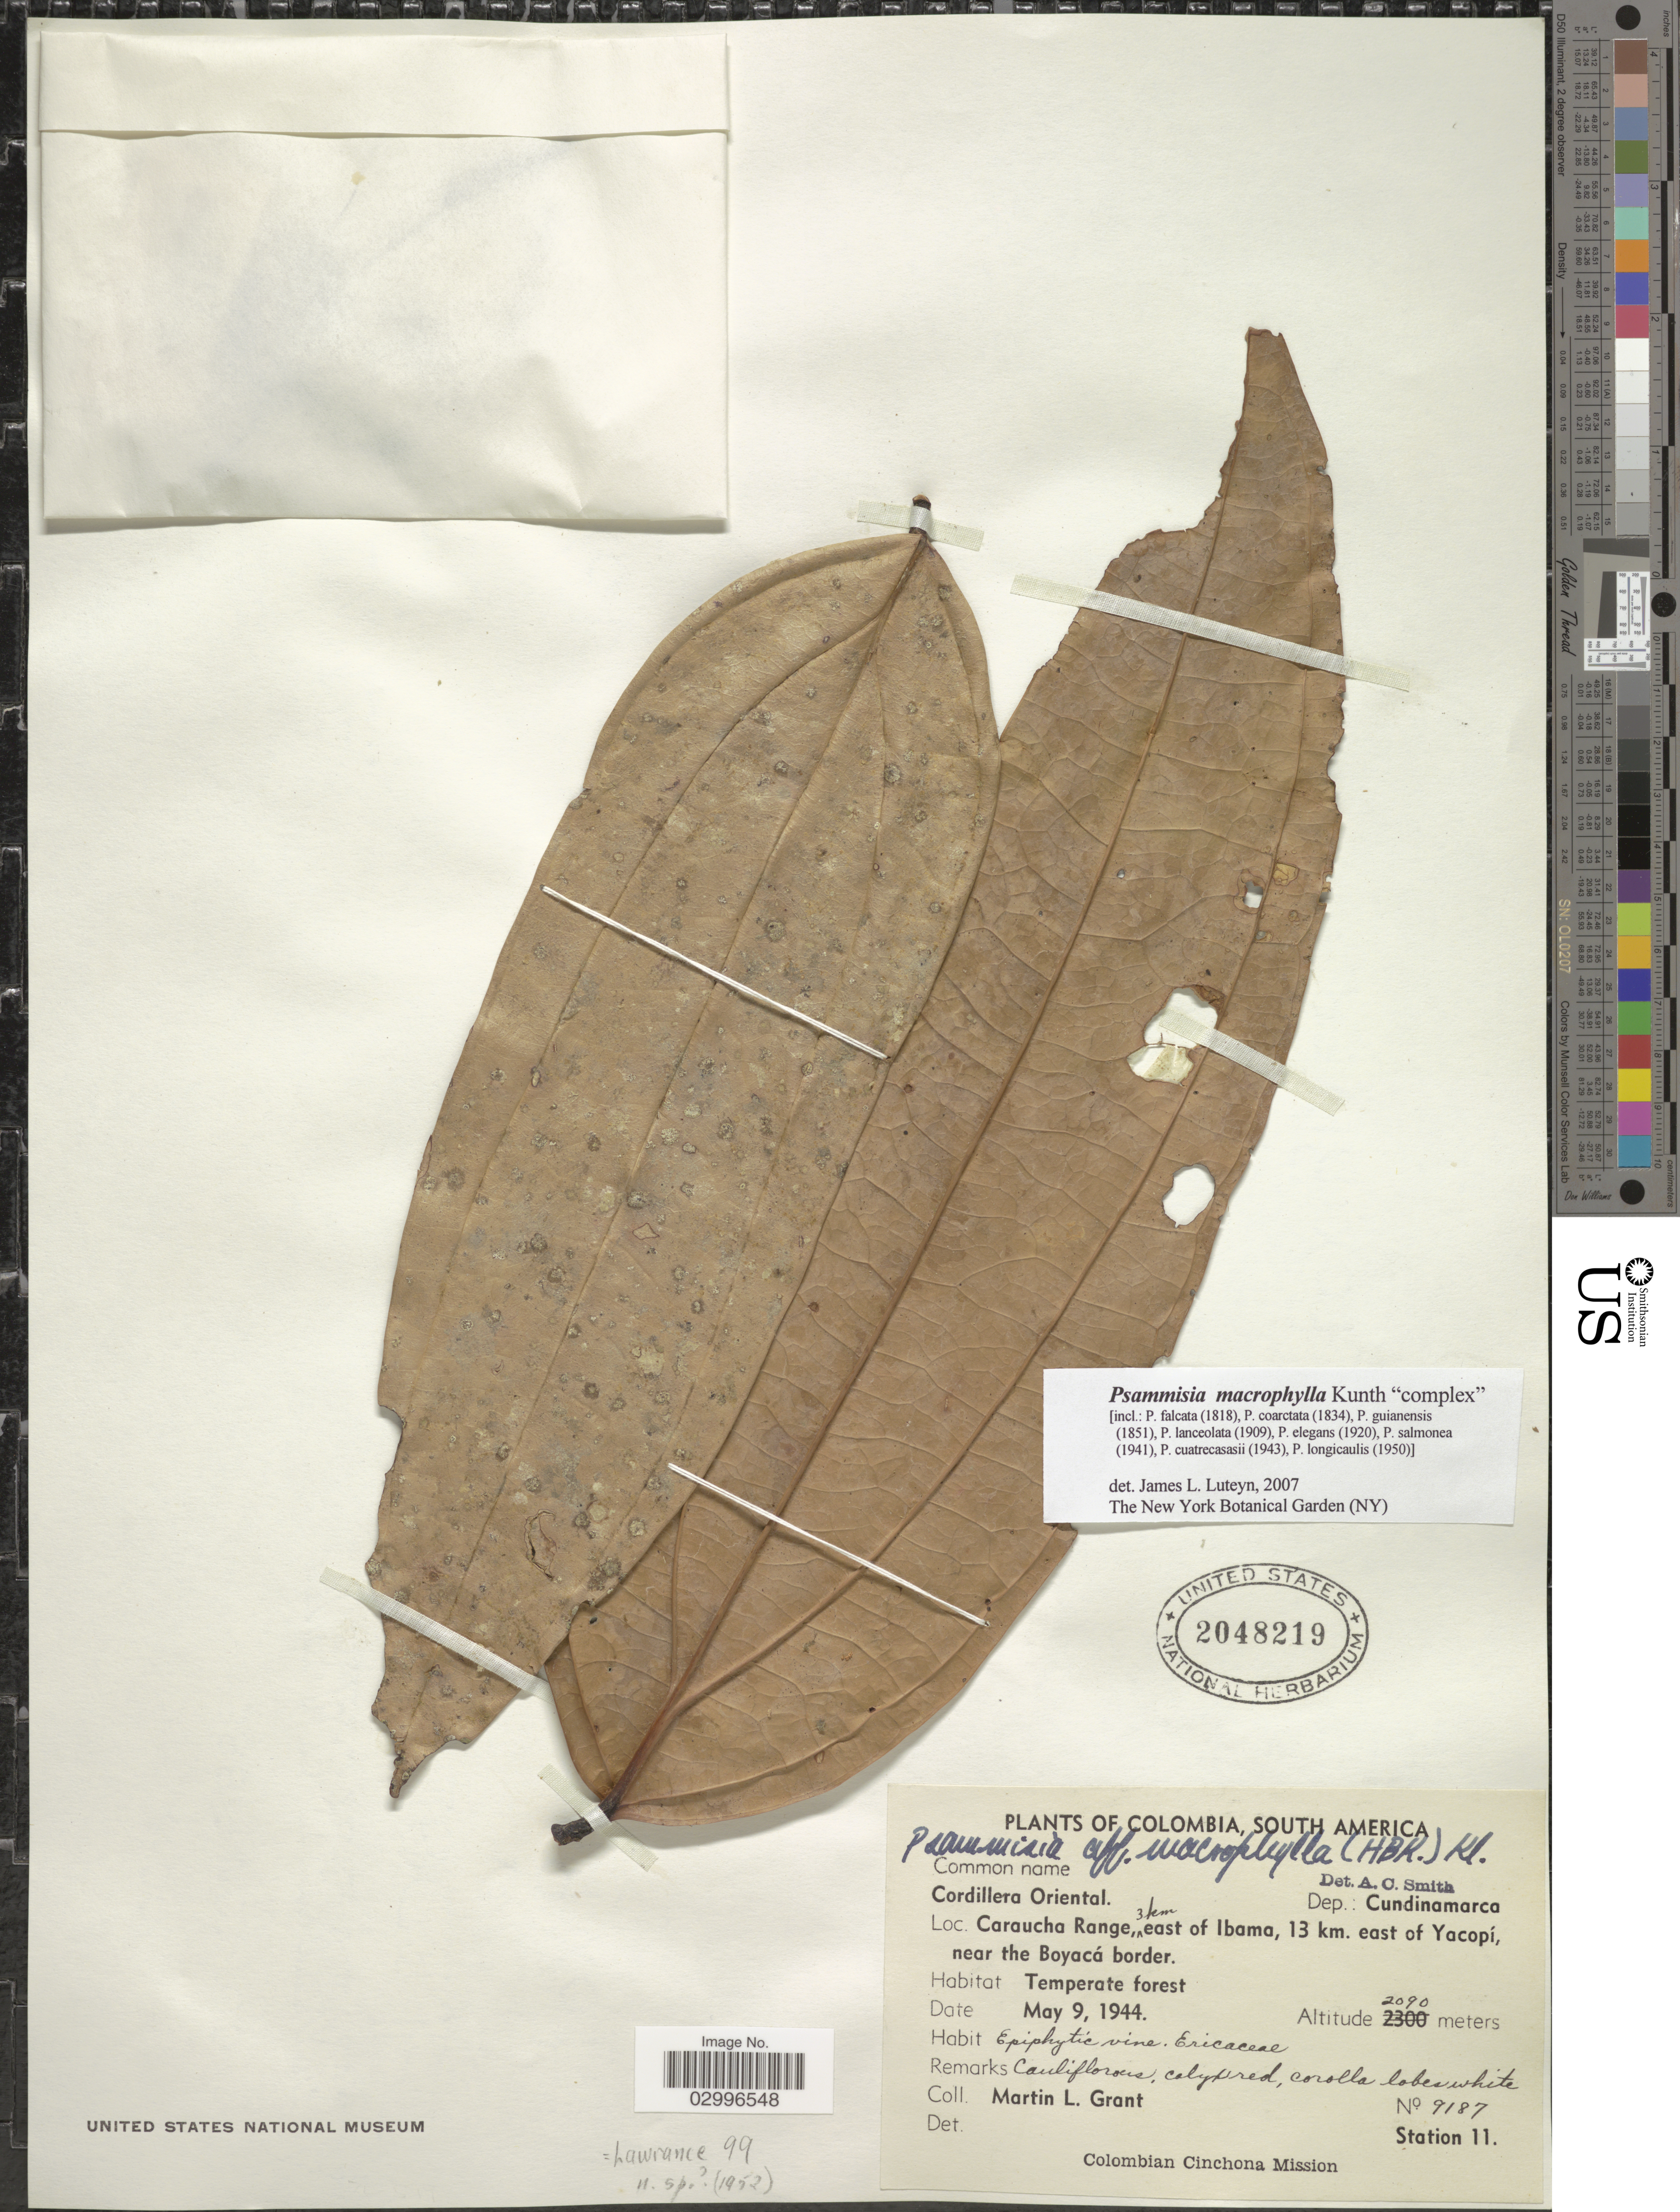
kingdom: Plantae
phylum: Tracheophyta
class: Magnoliopsida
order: Ericales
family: Ericaceae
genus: Psammisia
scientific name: Psammisia macrophylla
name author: (Kunth) Klotzsch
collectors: M. L. Grant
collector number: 9187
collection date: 1944-05-09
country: Colombia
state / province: Cundinamarca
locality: Coridellera Oriental, Dep.: Cundinamarca. Caraucha Range, 3 km east of Ibama, 13 km. east of Yacopí, near the Boyacá border.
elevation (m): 2090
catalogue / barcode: US 2048219